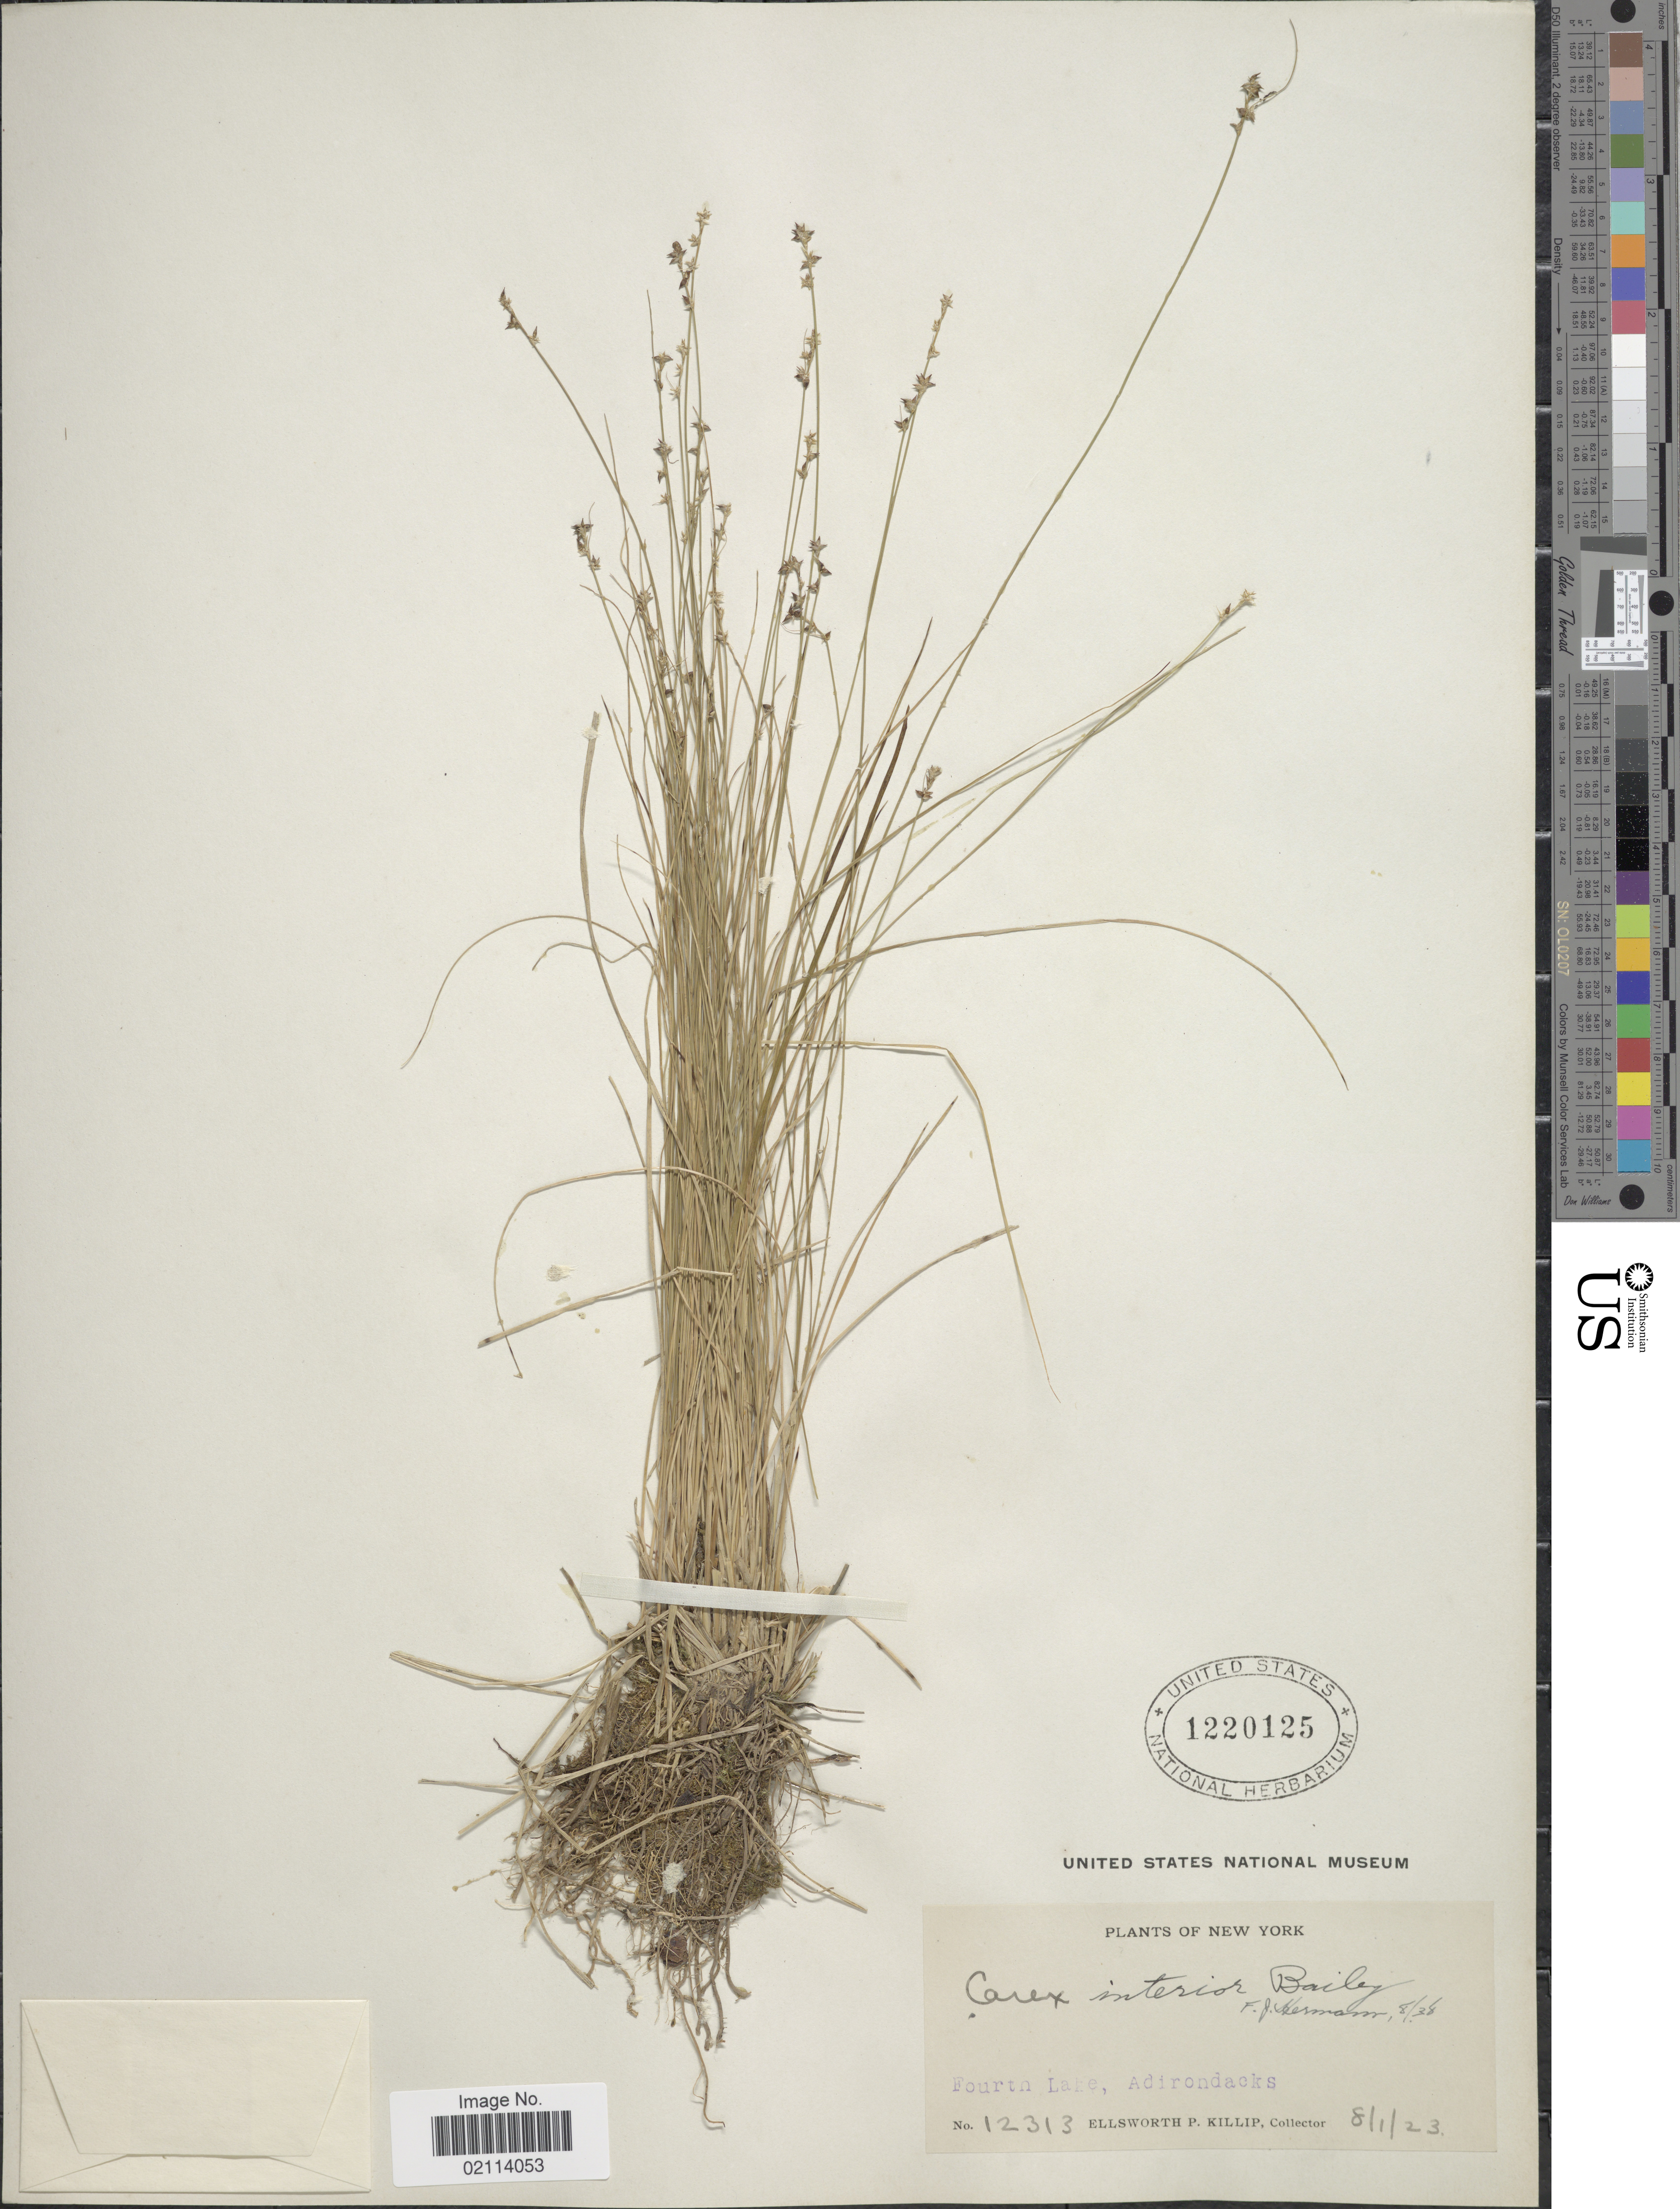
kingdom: Plantae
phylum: Tracheophyta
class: Liliopsida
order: Poales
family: Cyperaceae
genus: Carex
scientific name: Carex interior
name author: L.H. Bailey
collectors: E. P. Killip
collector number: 12313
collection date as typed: Transcribed d/m/y: 1/8/23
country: United States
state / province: New York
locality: Fourth Lake, Adirondacks.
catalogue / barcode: US 1220125